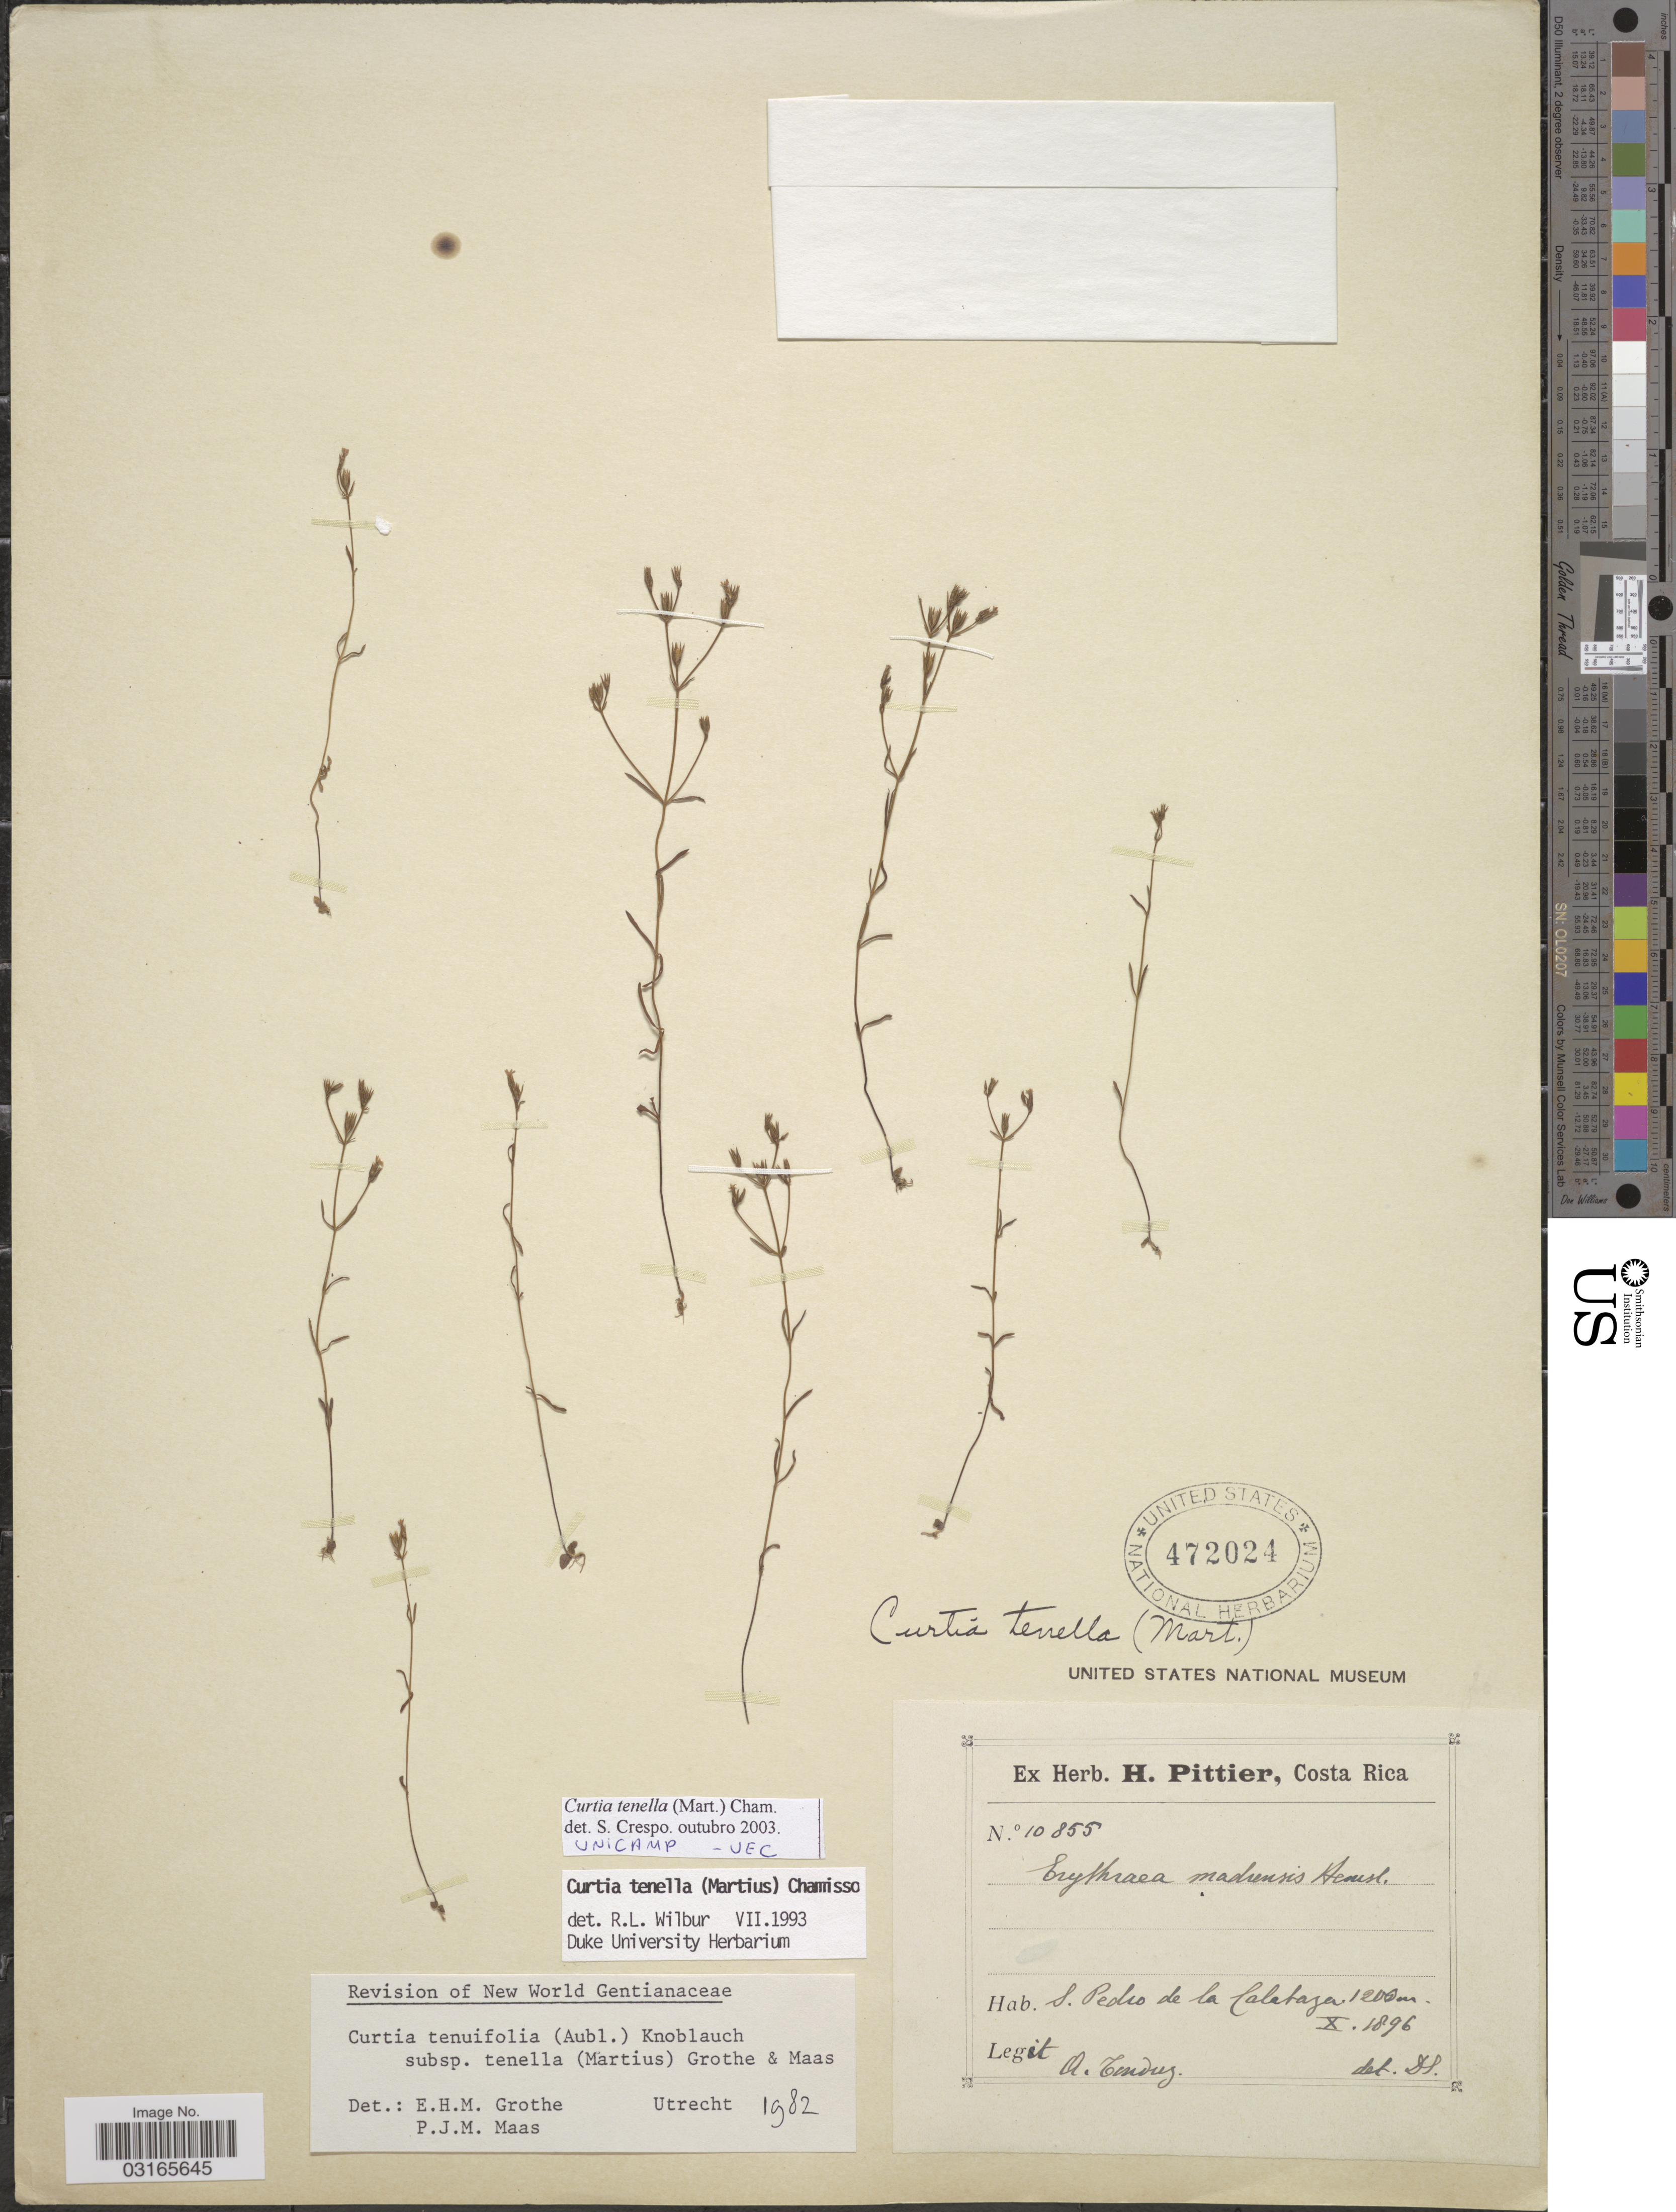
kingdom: Plantae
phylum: Tracheophyta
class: Magnoliopsida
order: Gentianales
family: Gentianaceae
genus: Curtia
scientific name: Curtia tenella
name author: (Mart.) Cham.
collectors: A. Tonduz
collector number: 10855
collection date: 1896-10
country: Costa Rica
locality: S. Pedro de la Calabaza.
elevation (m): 1200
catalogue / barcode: US 472024